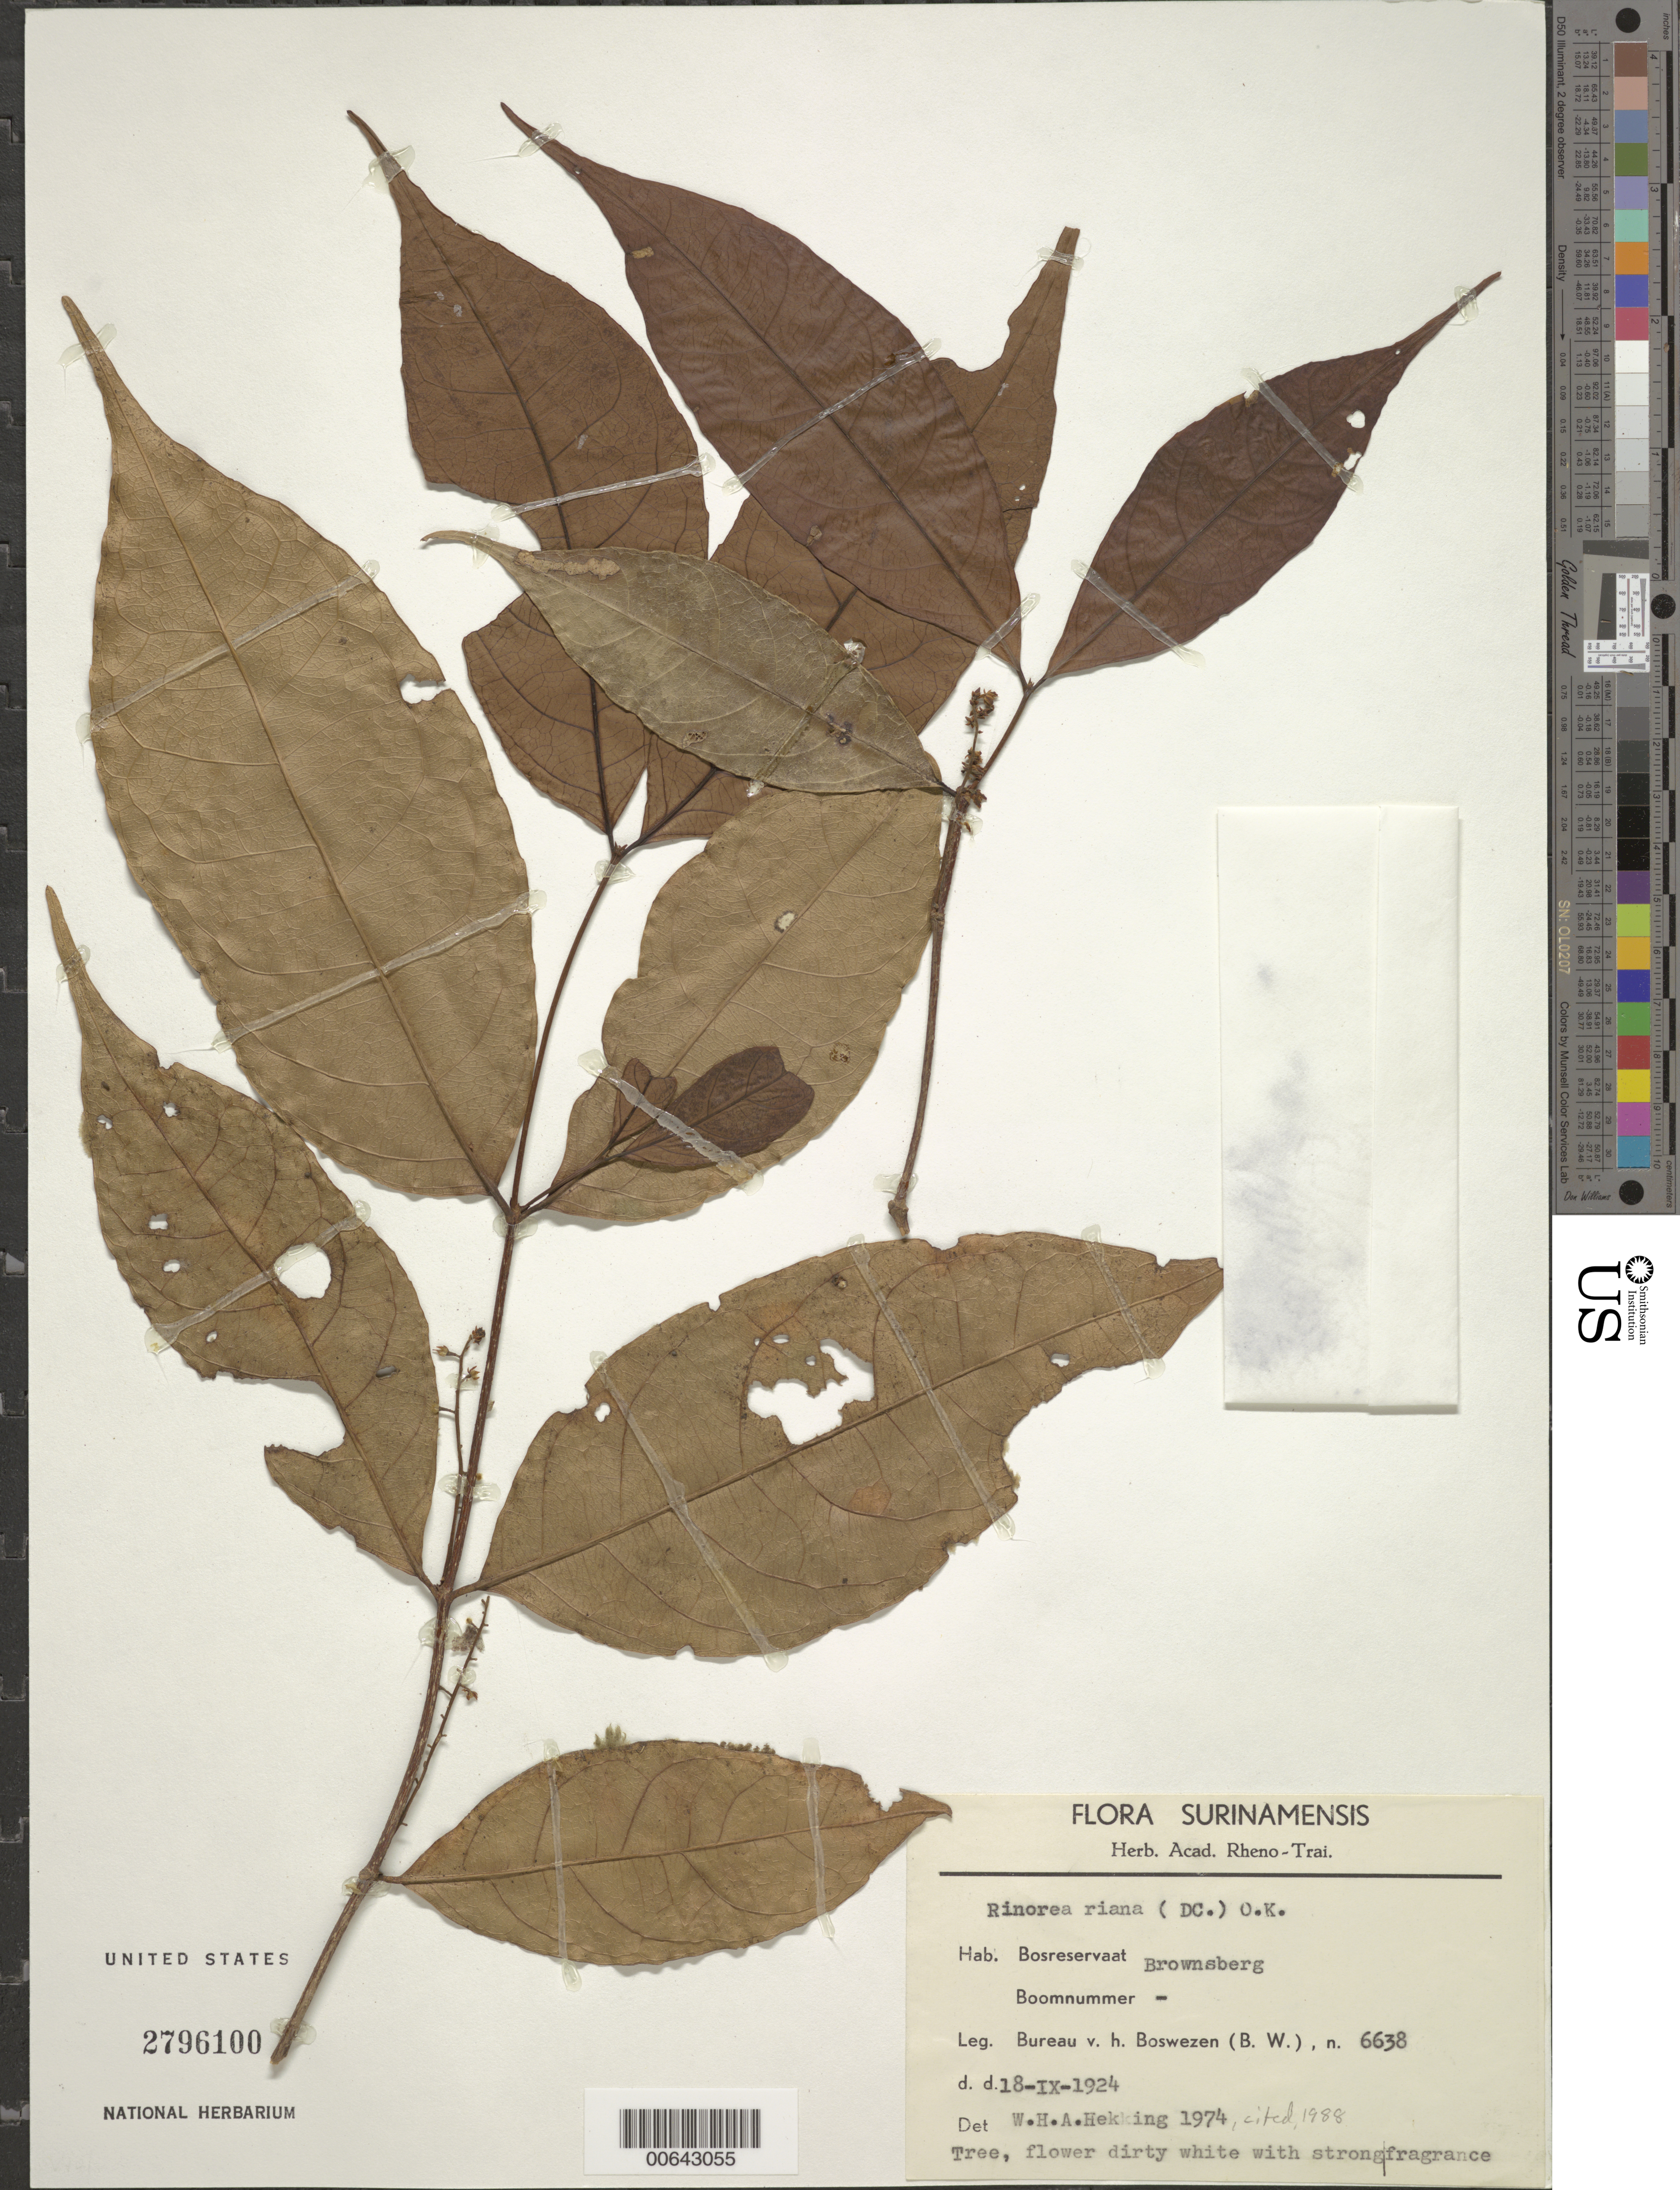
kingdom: Plantae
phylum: Tracheophyta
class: Magnoliopsida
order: Malpighiales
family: Violaceae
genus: Rinorea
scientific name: Rinorea riana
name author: Kuntze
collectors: B. Boschwezen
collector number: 6638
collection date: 1924-09-18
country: Suriname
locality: Bosreservaat Brownsberg.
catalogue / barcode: US 2796100